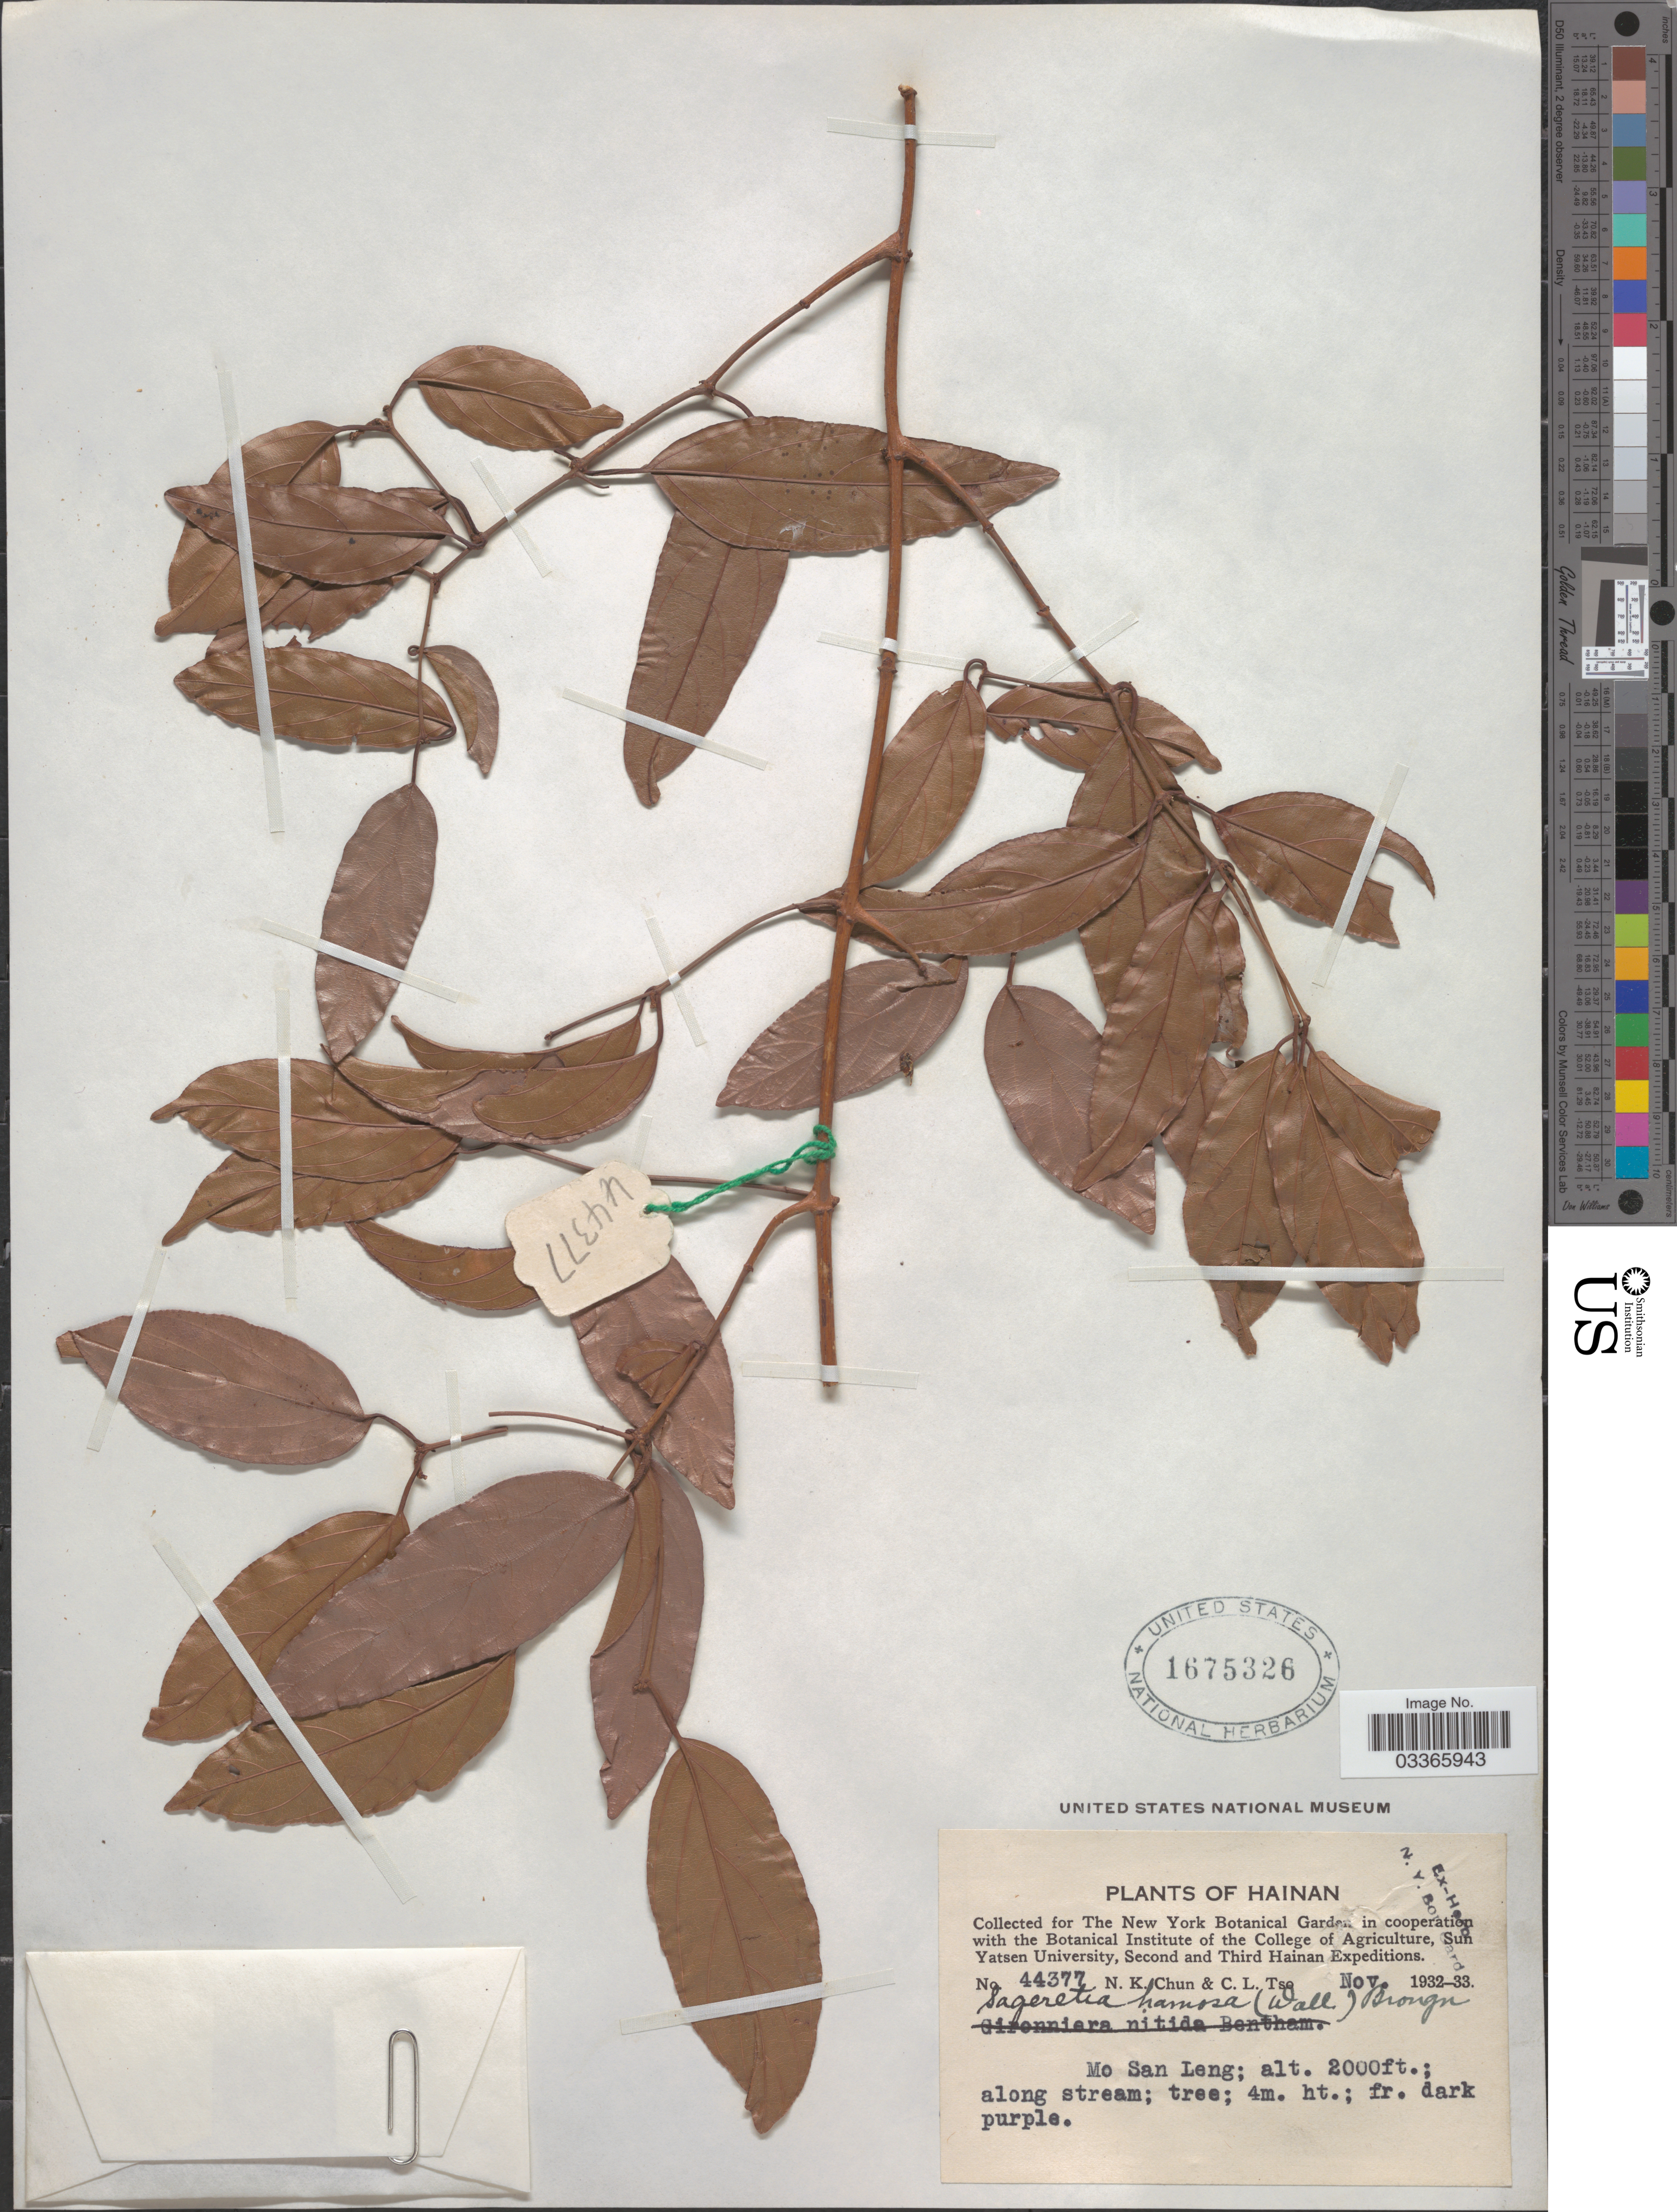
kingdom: Plantae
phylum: Tracheophyta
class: Magnoliopsida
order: Rosales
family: Rhamnaceae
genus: Sageretia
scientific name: Sageretia hamosa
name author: (Wall.) Brongn.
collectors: N. K. Chun & C. Tso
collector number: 44377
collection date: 1932-11/1933-11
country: China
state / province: Hainan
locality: Mo San Leng.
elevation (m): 610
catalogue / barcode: US 1675326